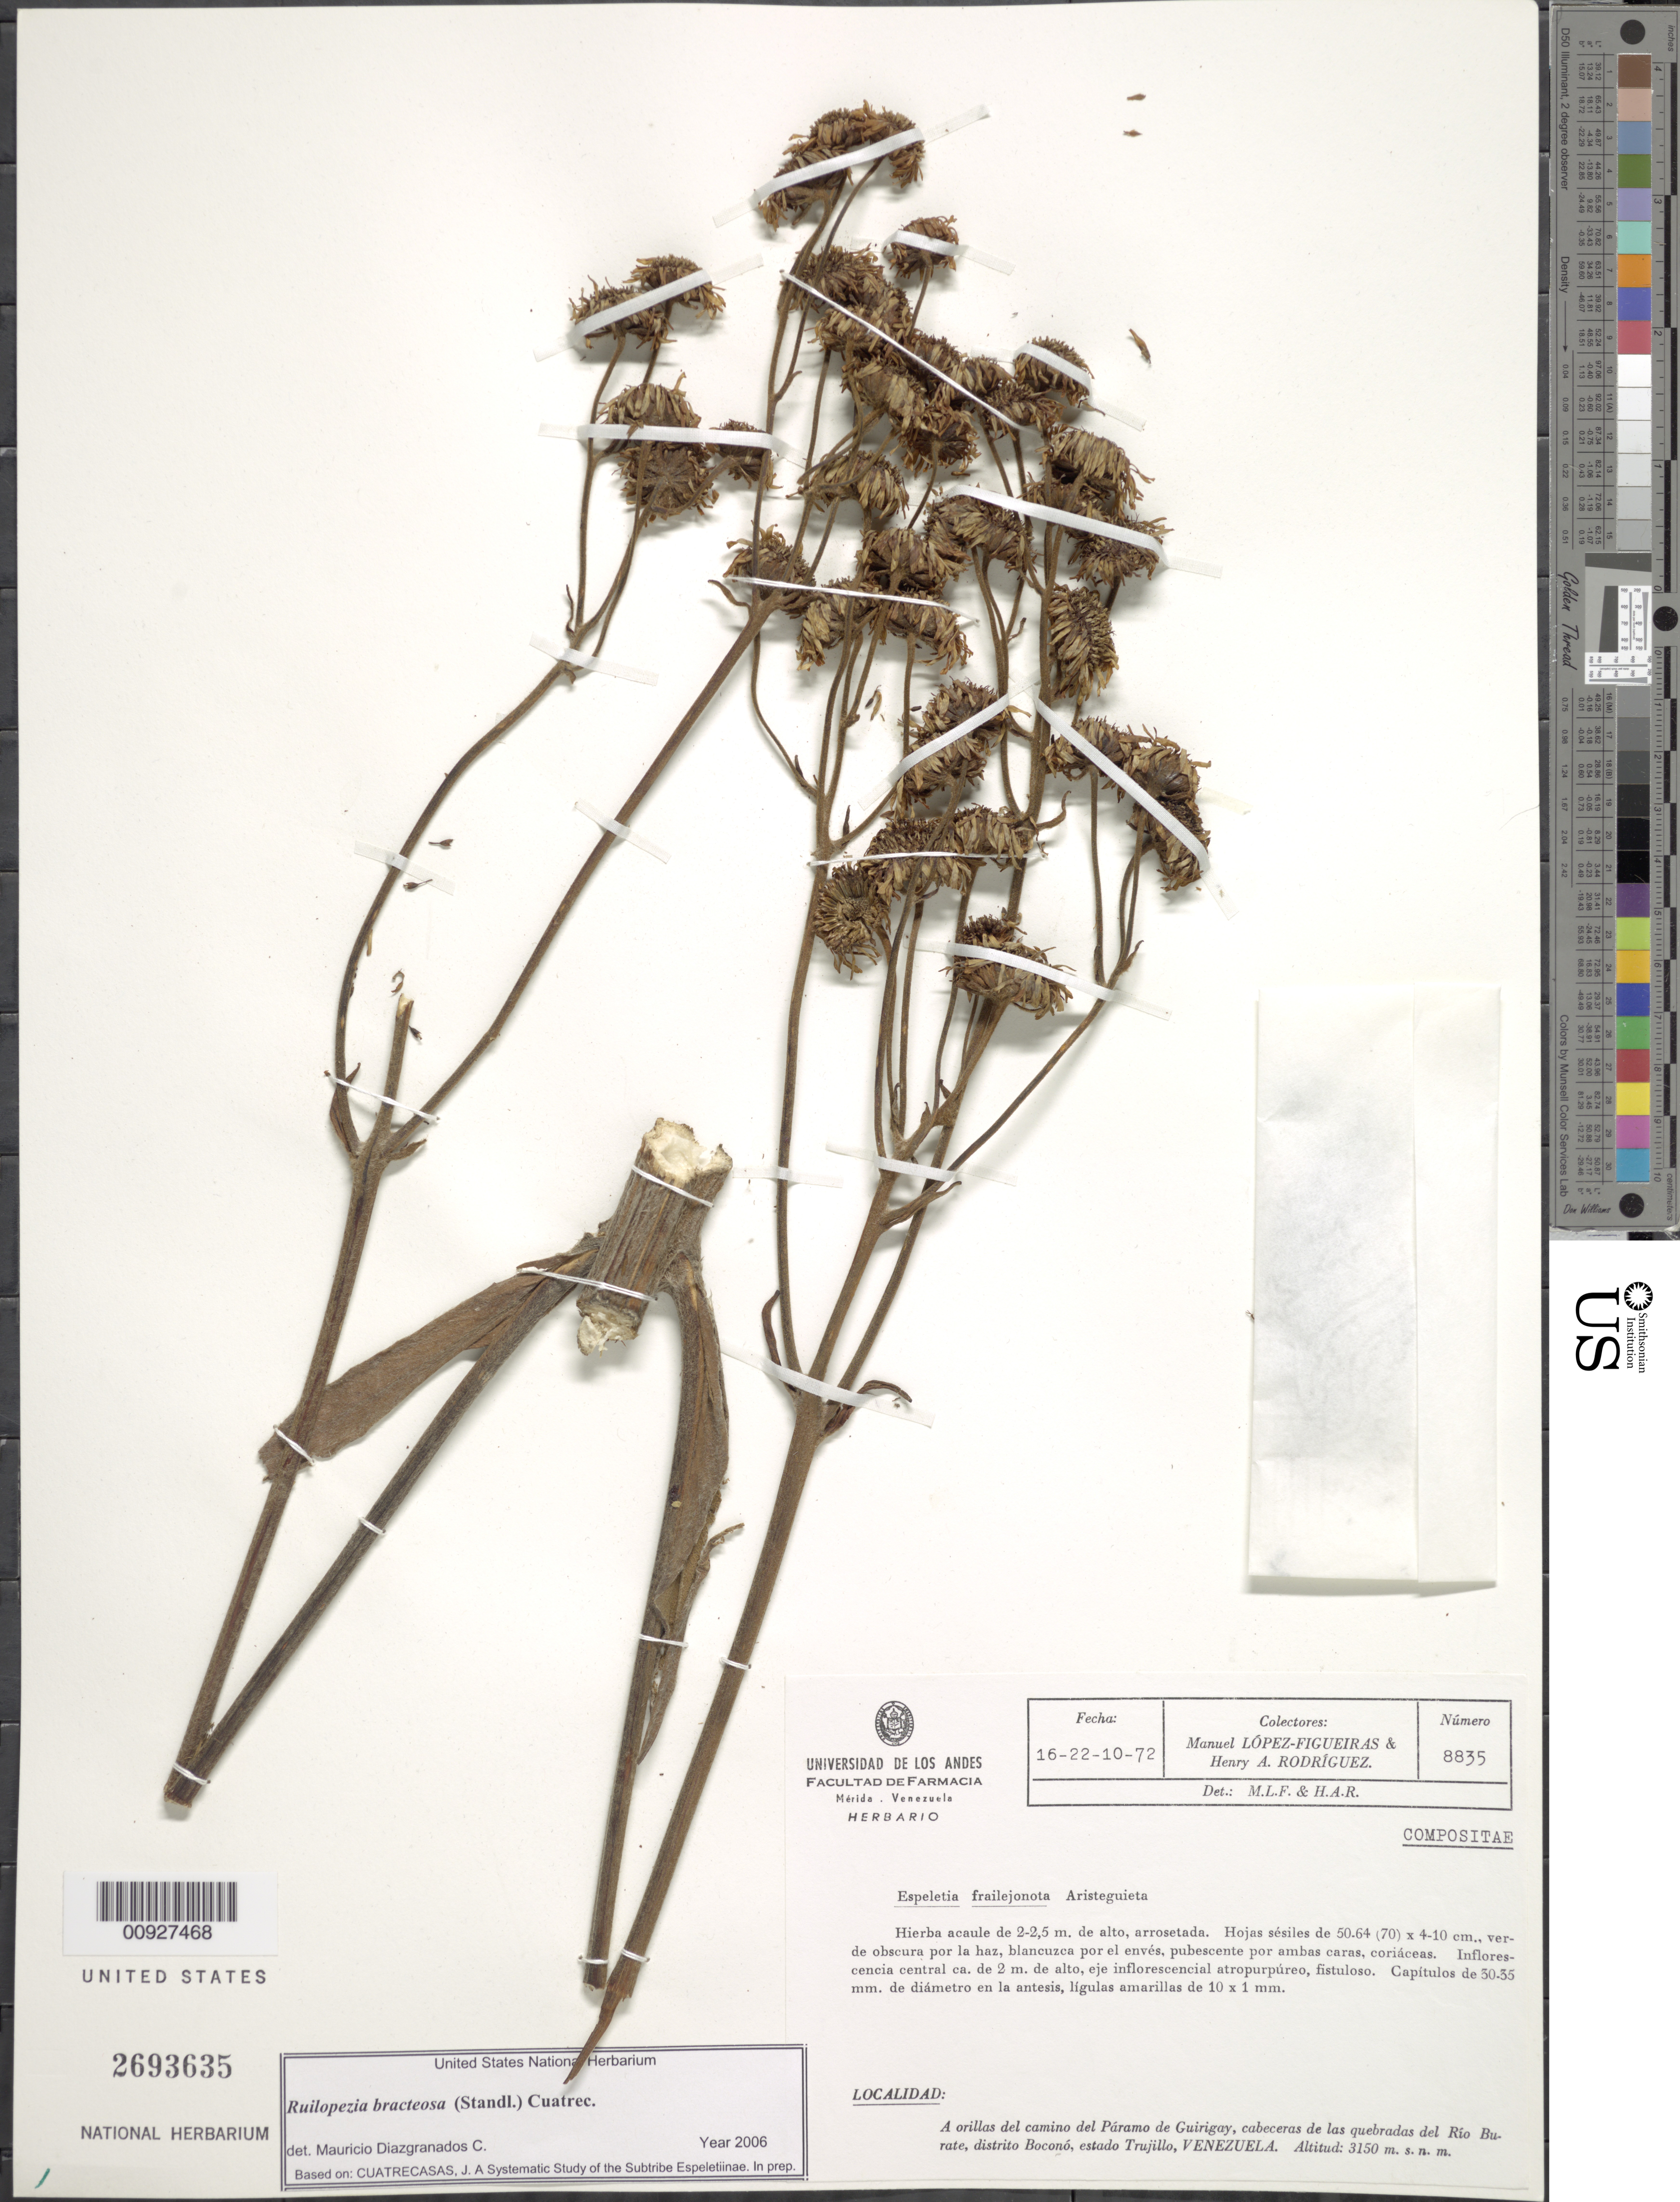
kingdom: Plantae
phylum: Tracheophyta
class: Magnoliopsida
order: Asterales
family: Asteraceae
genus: Ruilopezia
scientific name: Ruilopezia bracteosa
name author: (Standl.) Cuatrec.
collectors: M. López Figueiras & H. A. Rodriguez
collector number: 8835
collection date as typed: Transcribed d/m/y: 16/10/72 to 22/10/72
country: Venezuela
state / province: Trujillo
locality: A orillas del camino del Paramo de Guirigay, cabeceras de las quebradas del Rio Burate, Distrito Bocono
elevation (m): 3150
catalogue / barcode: US 2693634